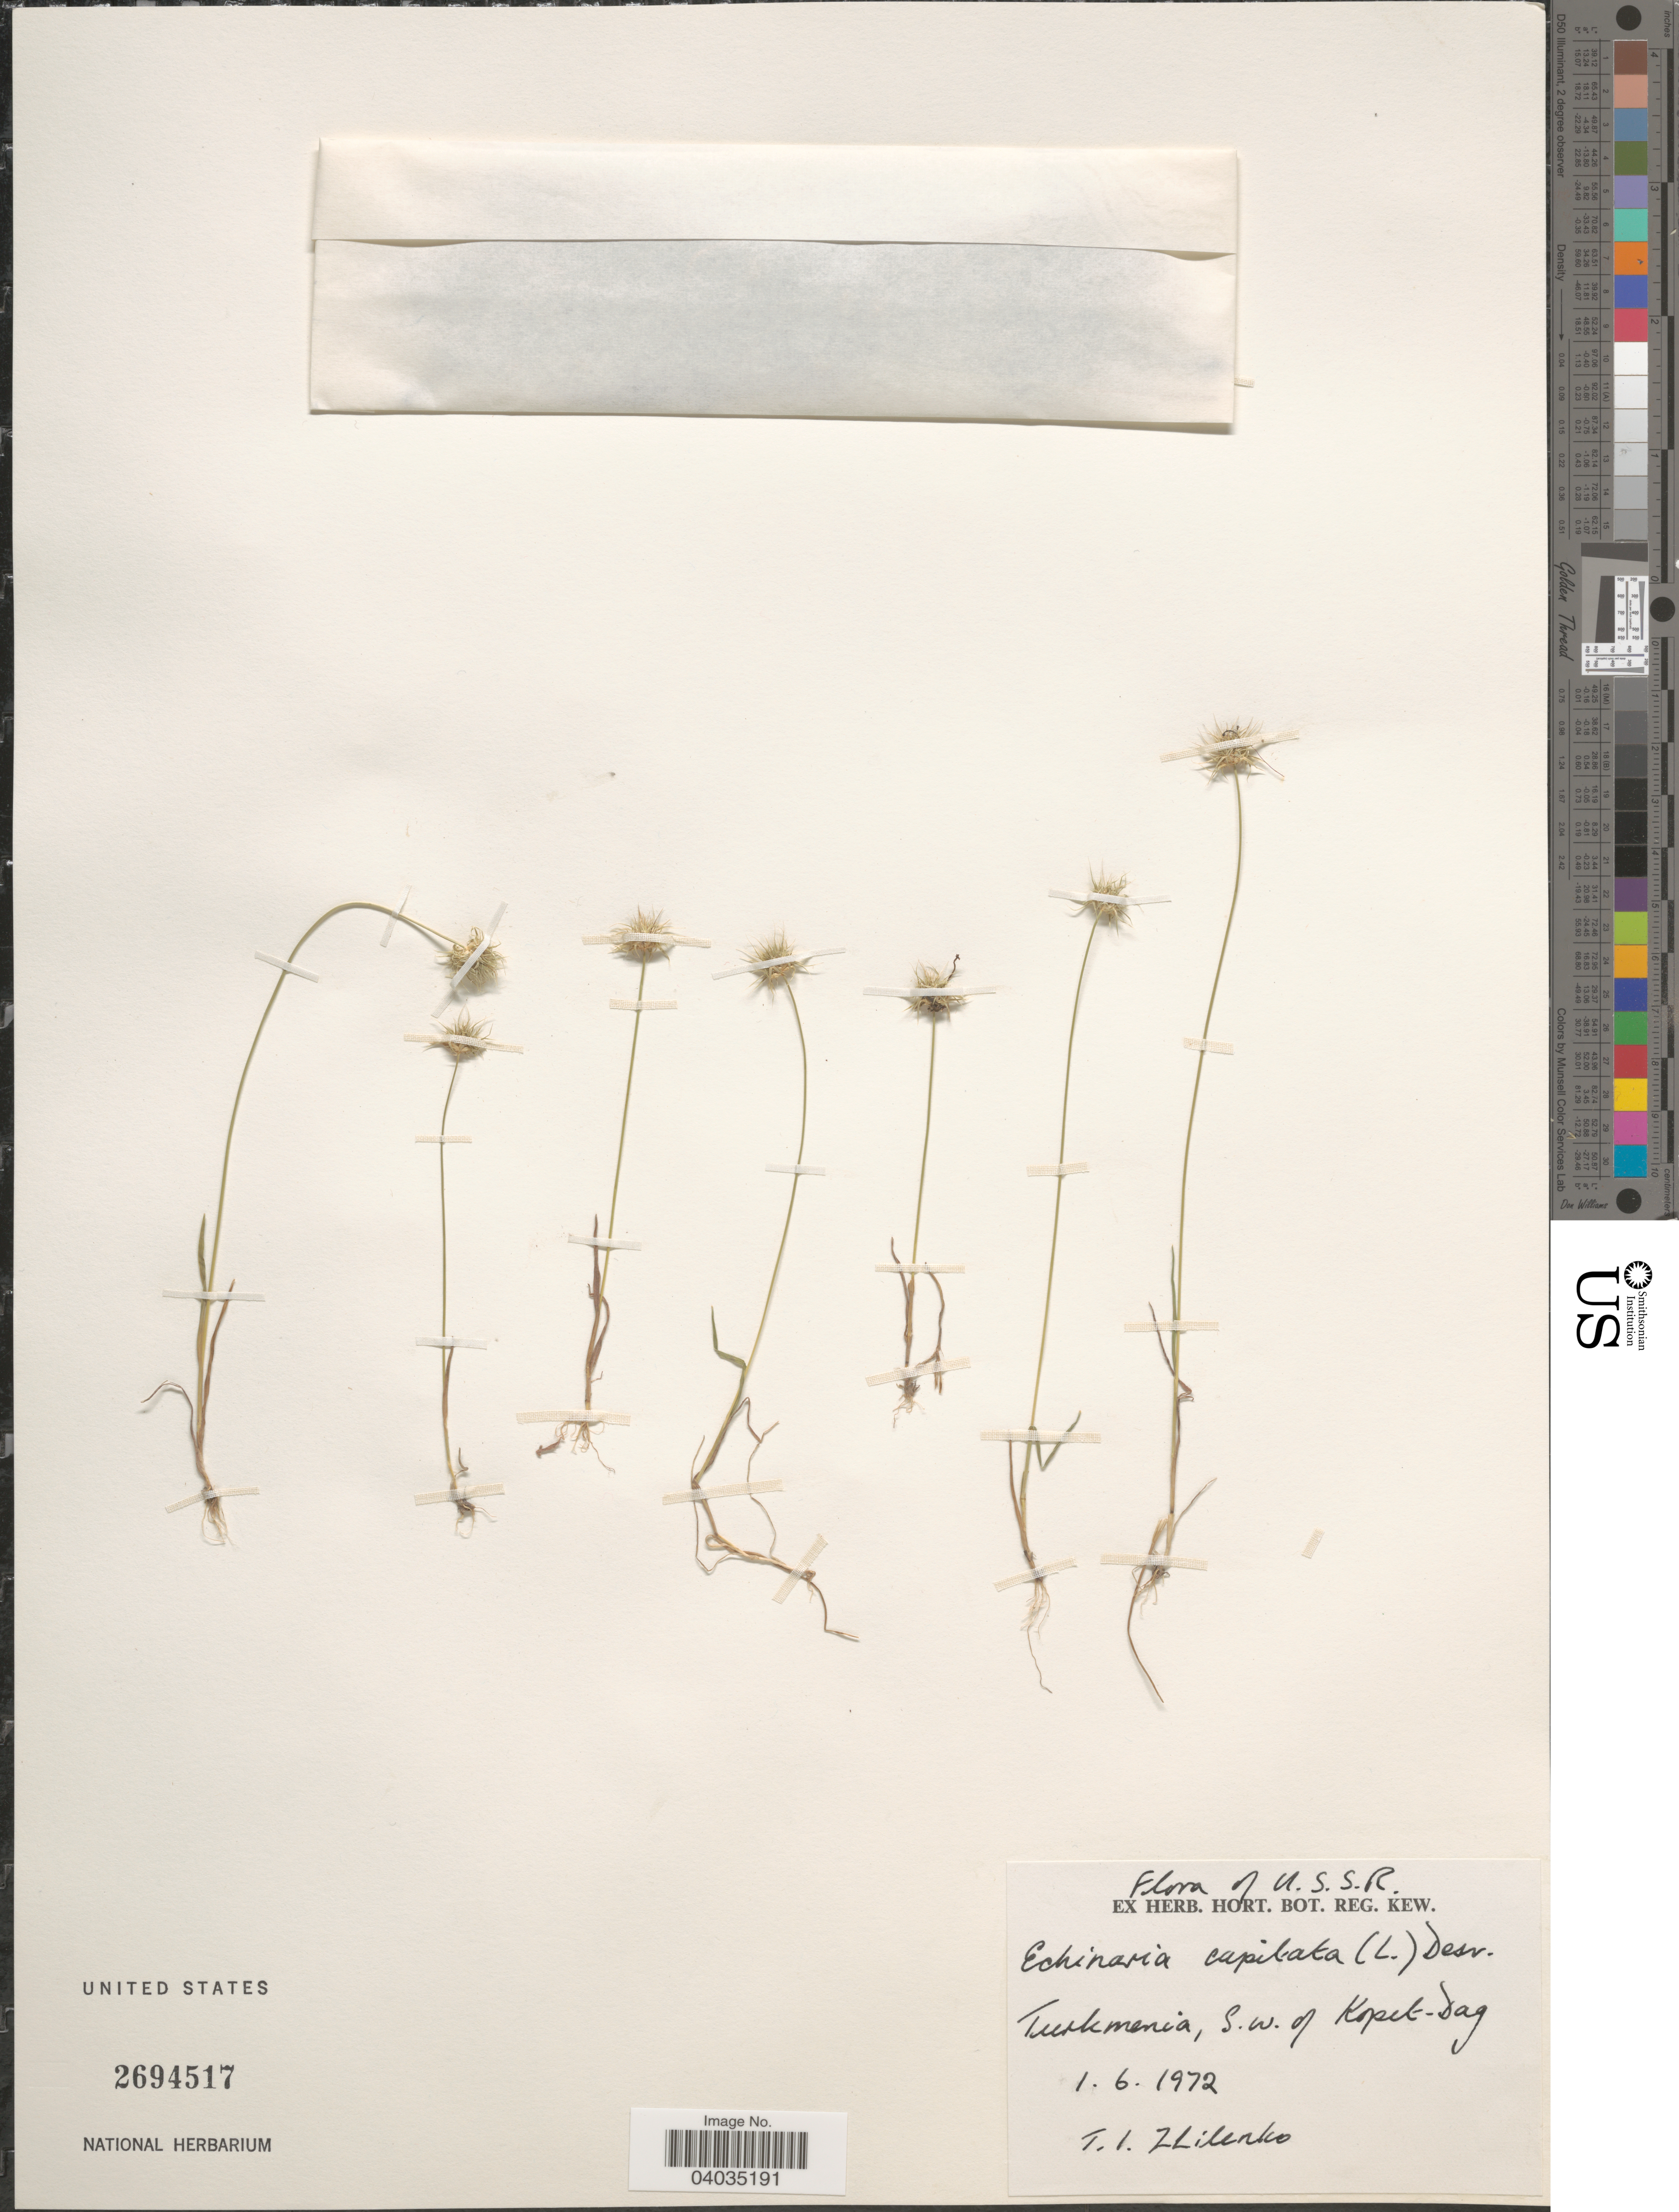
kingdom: Plantae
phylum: Tracheophyta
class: Liliopsida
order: Poales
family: Poaceae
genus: Echinaria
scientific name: Echinaria capitata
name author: (L.) Desf.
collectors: T. Zhilenko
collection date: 1972-06-01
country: Turkmenistan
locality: U.S.S.R. Turkmenia, S.W. of Kopet-dag.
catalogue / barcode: US 2694517